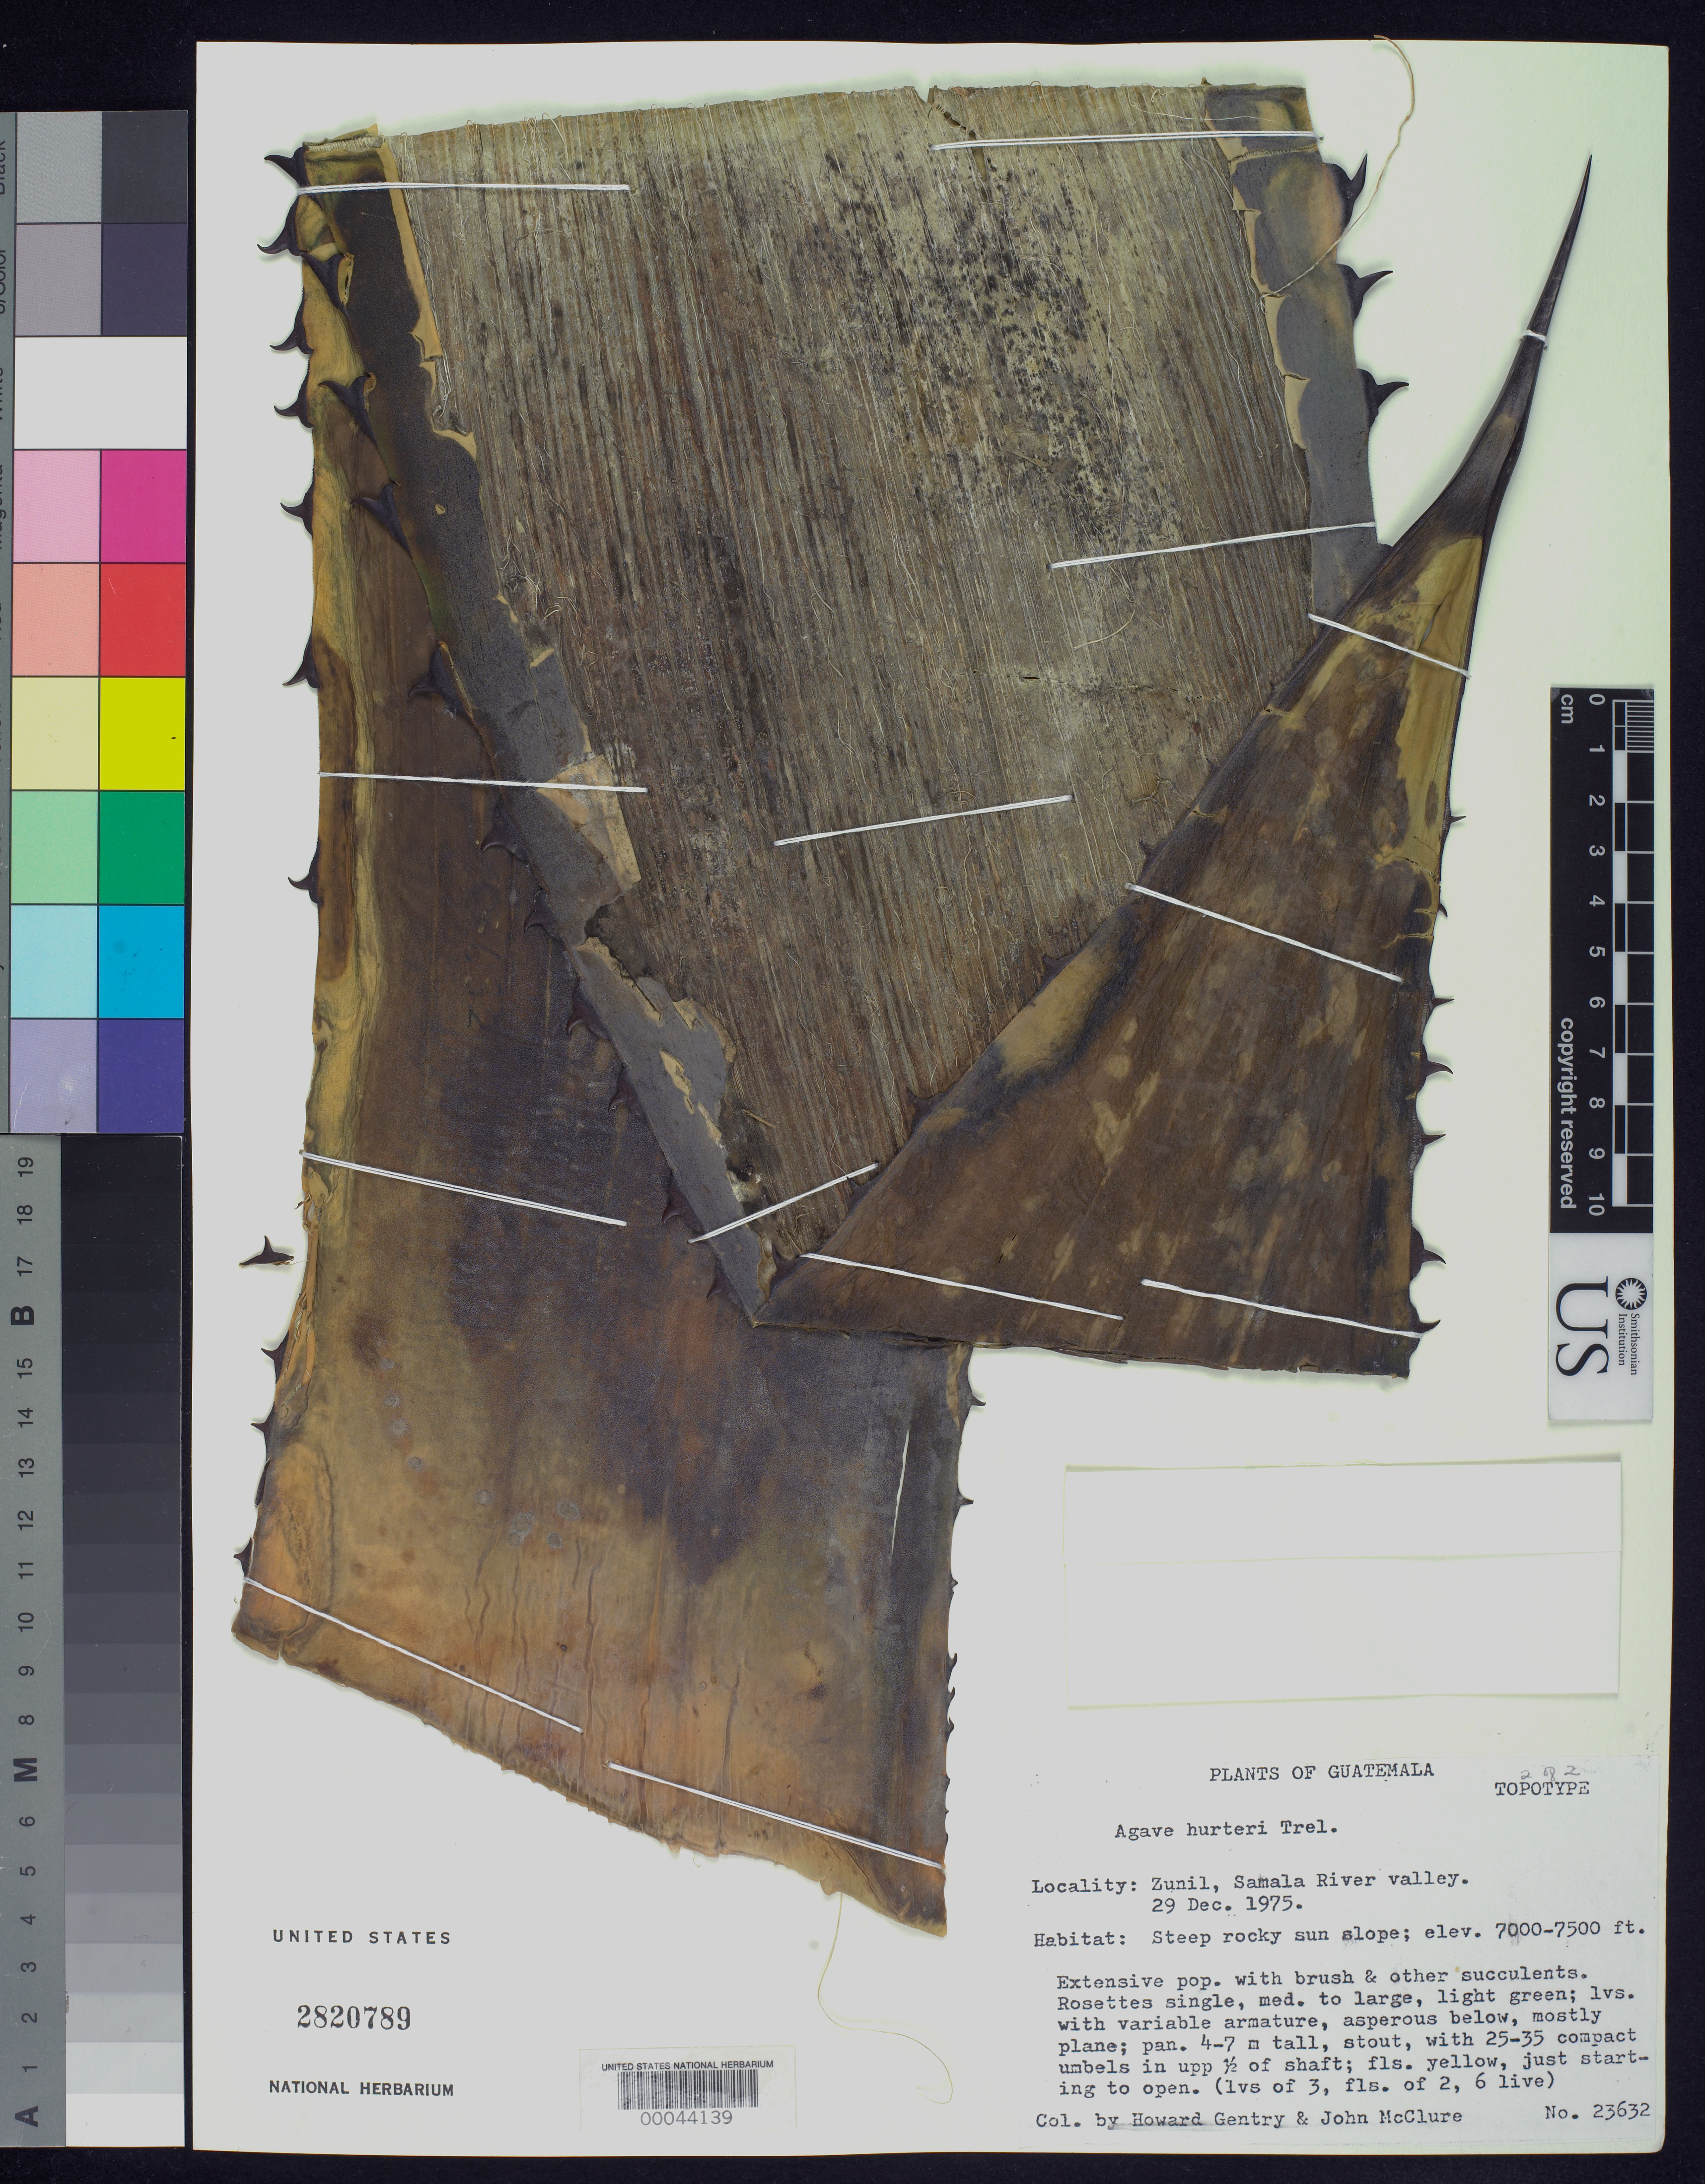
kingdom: Plantae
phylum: Tracheophyta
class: Liliopsida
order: Asparagales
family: Asparagaceae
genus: Agave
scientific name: Agave hurteri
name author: Trel.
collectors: H. S. Gentry & J. McClure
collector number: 23432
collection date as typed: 29 Dec 1975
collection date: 1975-12-29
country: Guatemala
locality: Zunil, Samala river valley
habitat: Steep rocky sun slope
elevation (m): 2134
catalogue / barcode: US 2820789